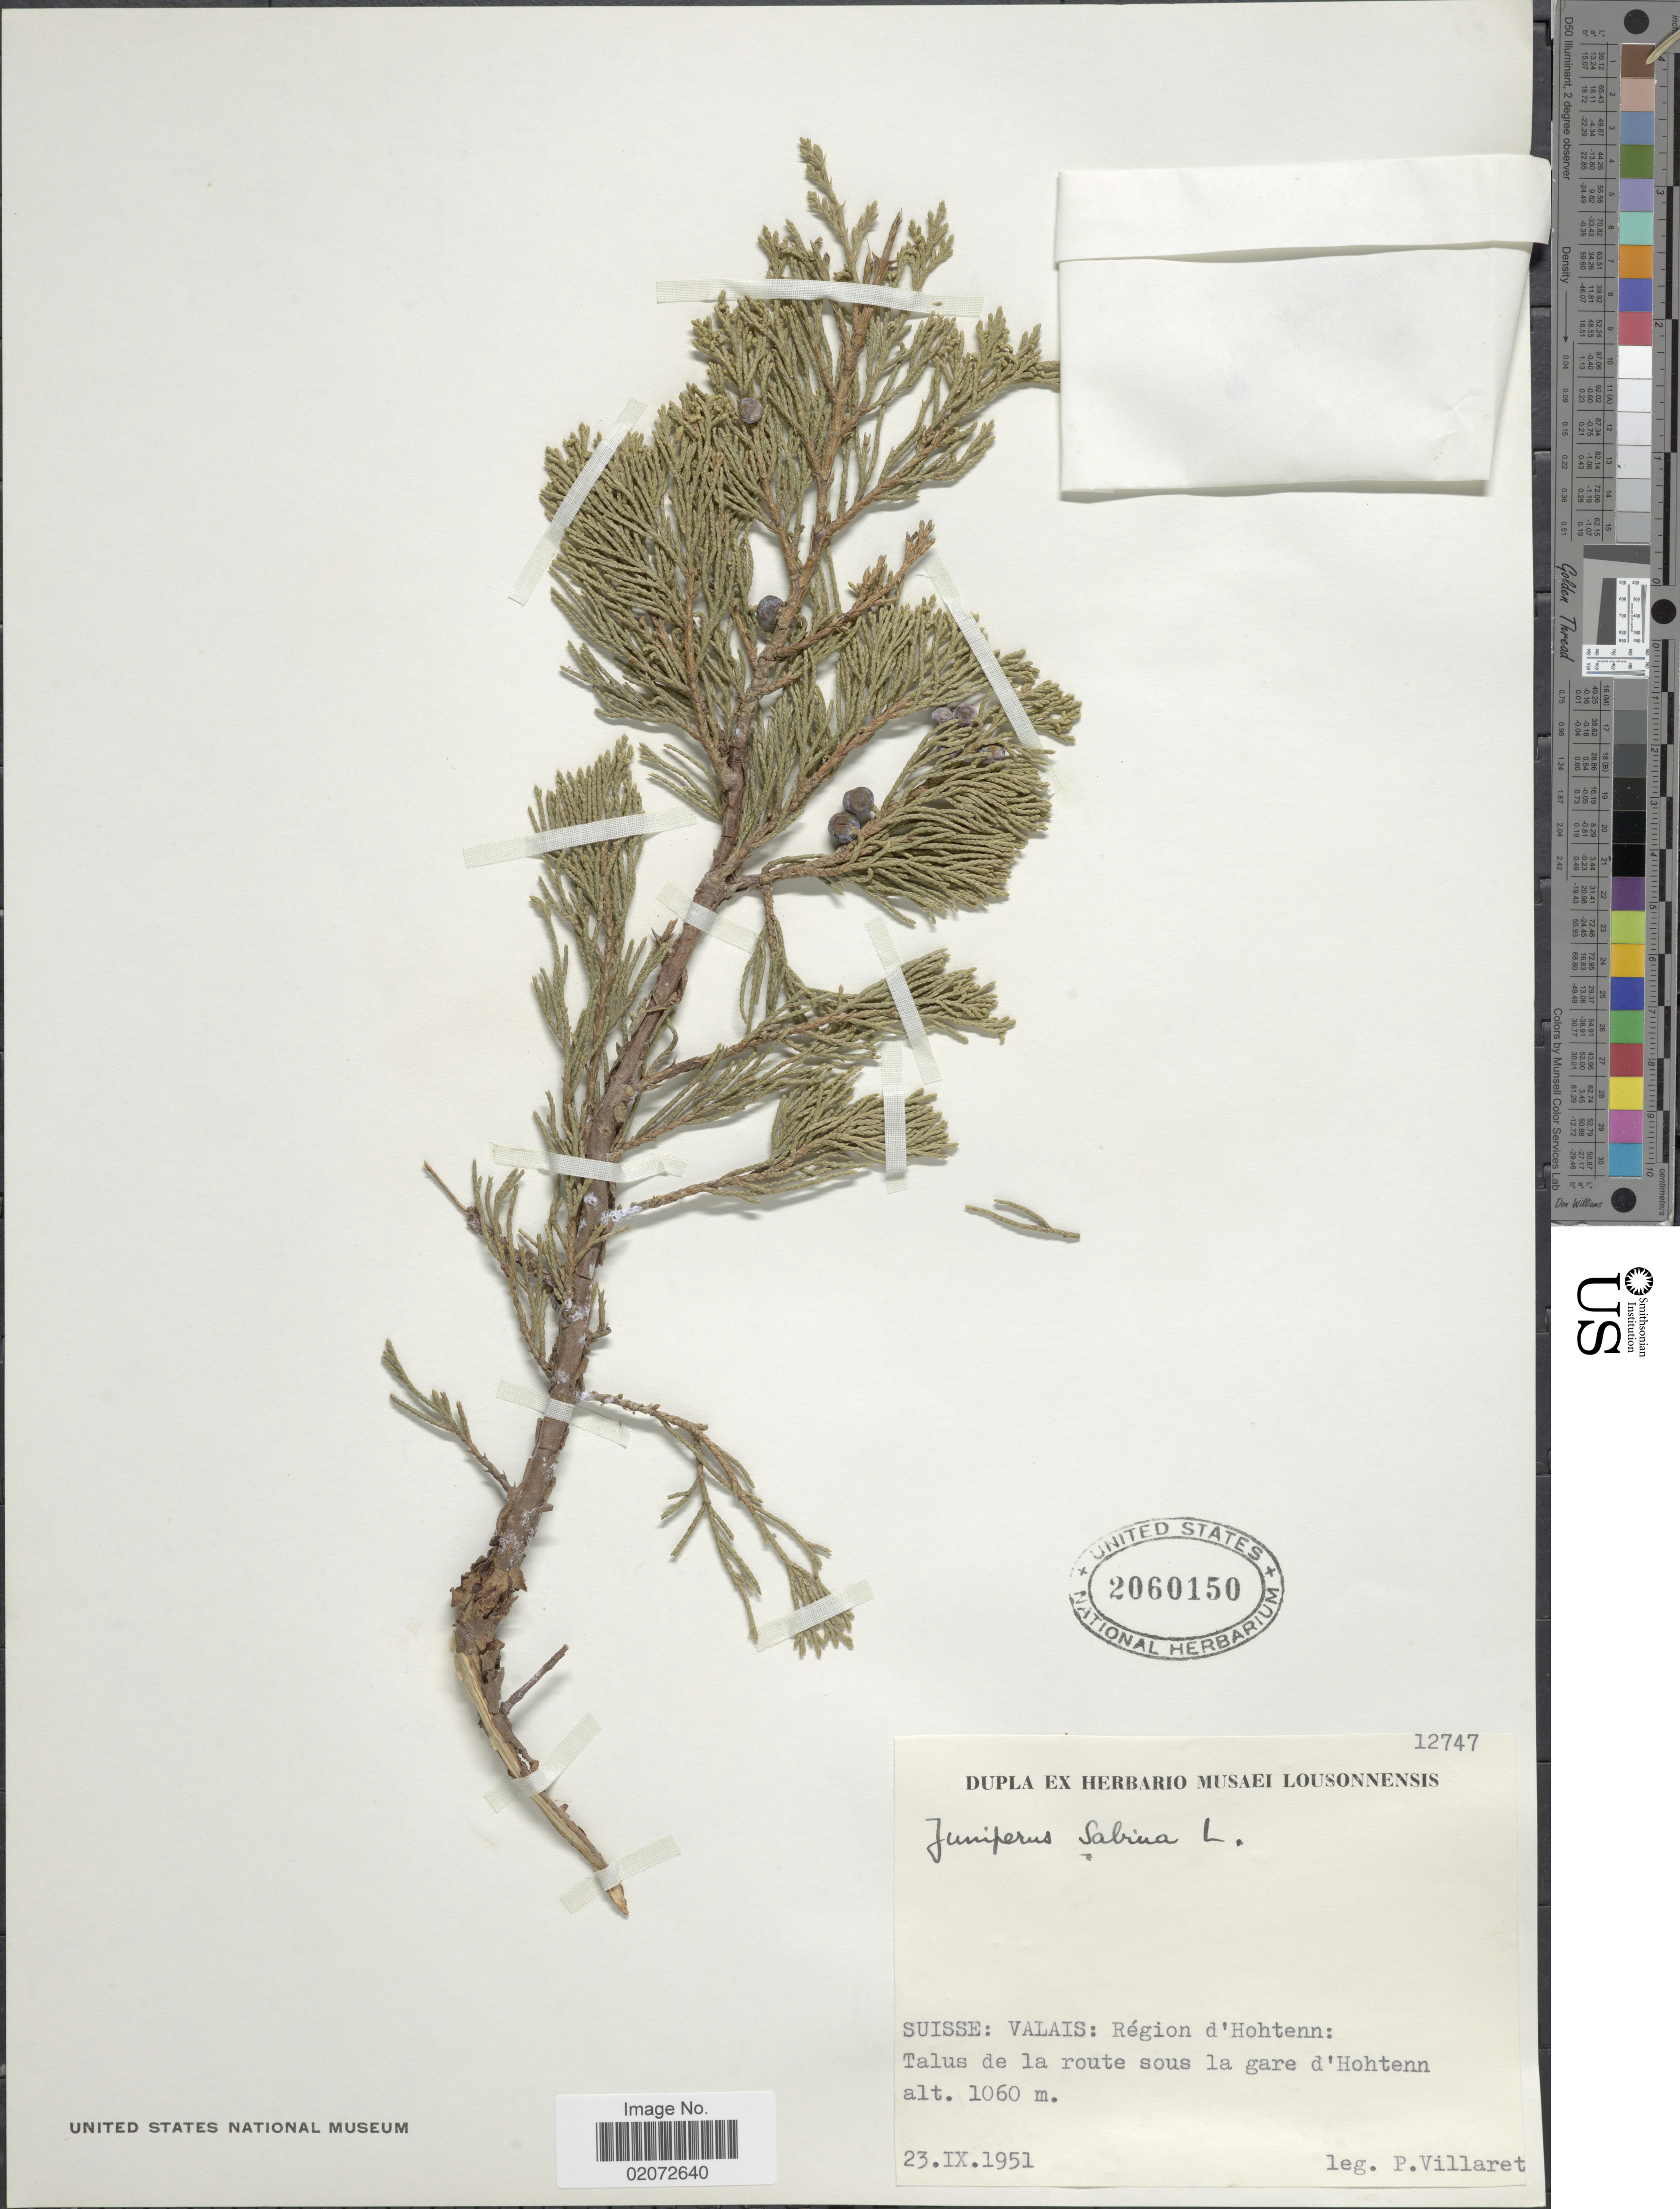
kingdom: Plantae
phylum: Tracheophyta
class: Pinopsida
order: Pinales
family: Cupressaceae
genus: Juniperus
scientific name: Juniperus sabina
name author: L.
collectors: P. Villaret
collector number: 12747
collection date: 1951-09-23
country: Switzerland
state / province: Valais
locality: Suisse: Region d'Hohtenn: Talus de la route sous la gare d'Hohtenn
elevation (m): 1060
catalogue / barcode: US 2060150